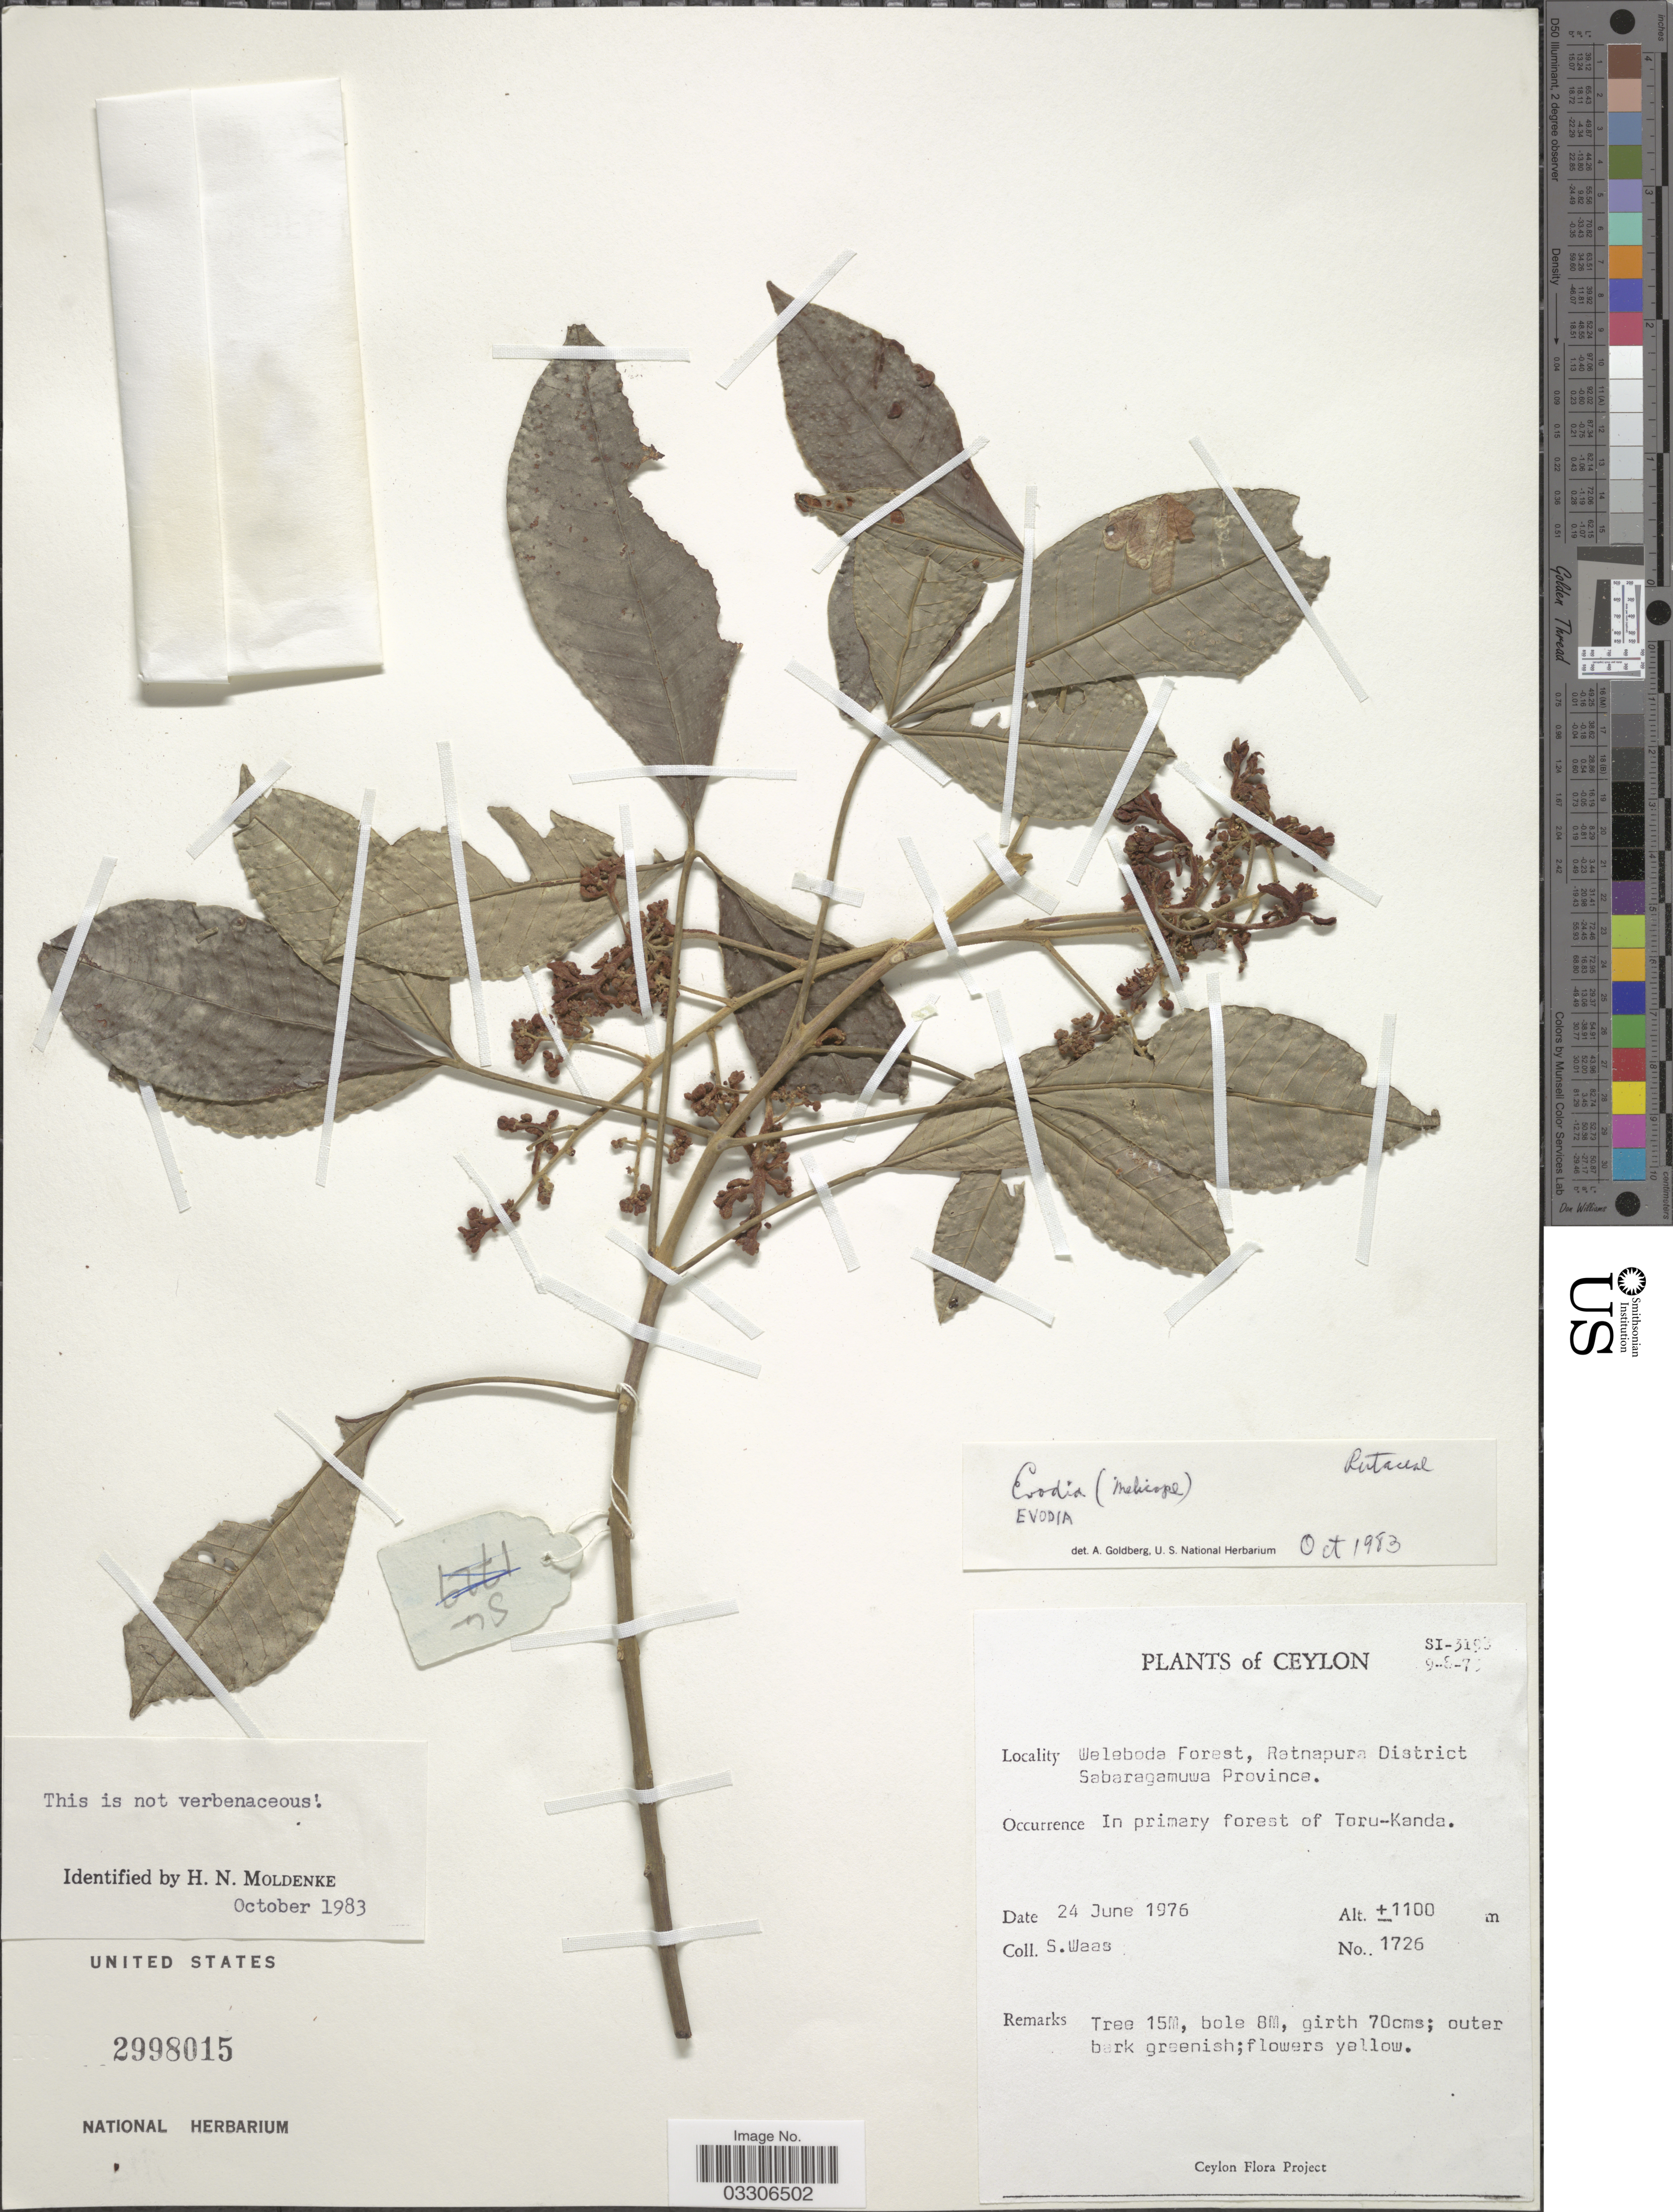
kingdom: Plantae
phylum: Tracheophyta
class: Magnoliopsida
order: Sapindales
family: Rutaceae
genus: Melicope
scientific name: Melicope sp.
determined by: Strong, Mark T., (BOT), Smithsonian Institution - National Museum of Natural History (UNITED STATES)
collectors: S. Waas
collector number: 1726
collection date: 1976-06-24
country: Sri Lanka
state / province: Sabaragamuwa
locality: Ceylon. Weleboda Forest, Ratnapura District. In primary forest of Toru-Kanda.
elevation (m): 1100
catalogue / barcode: US 2998015